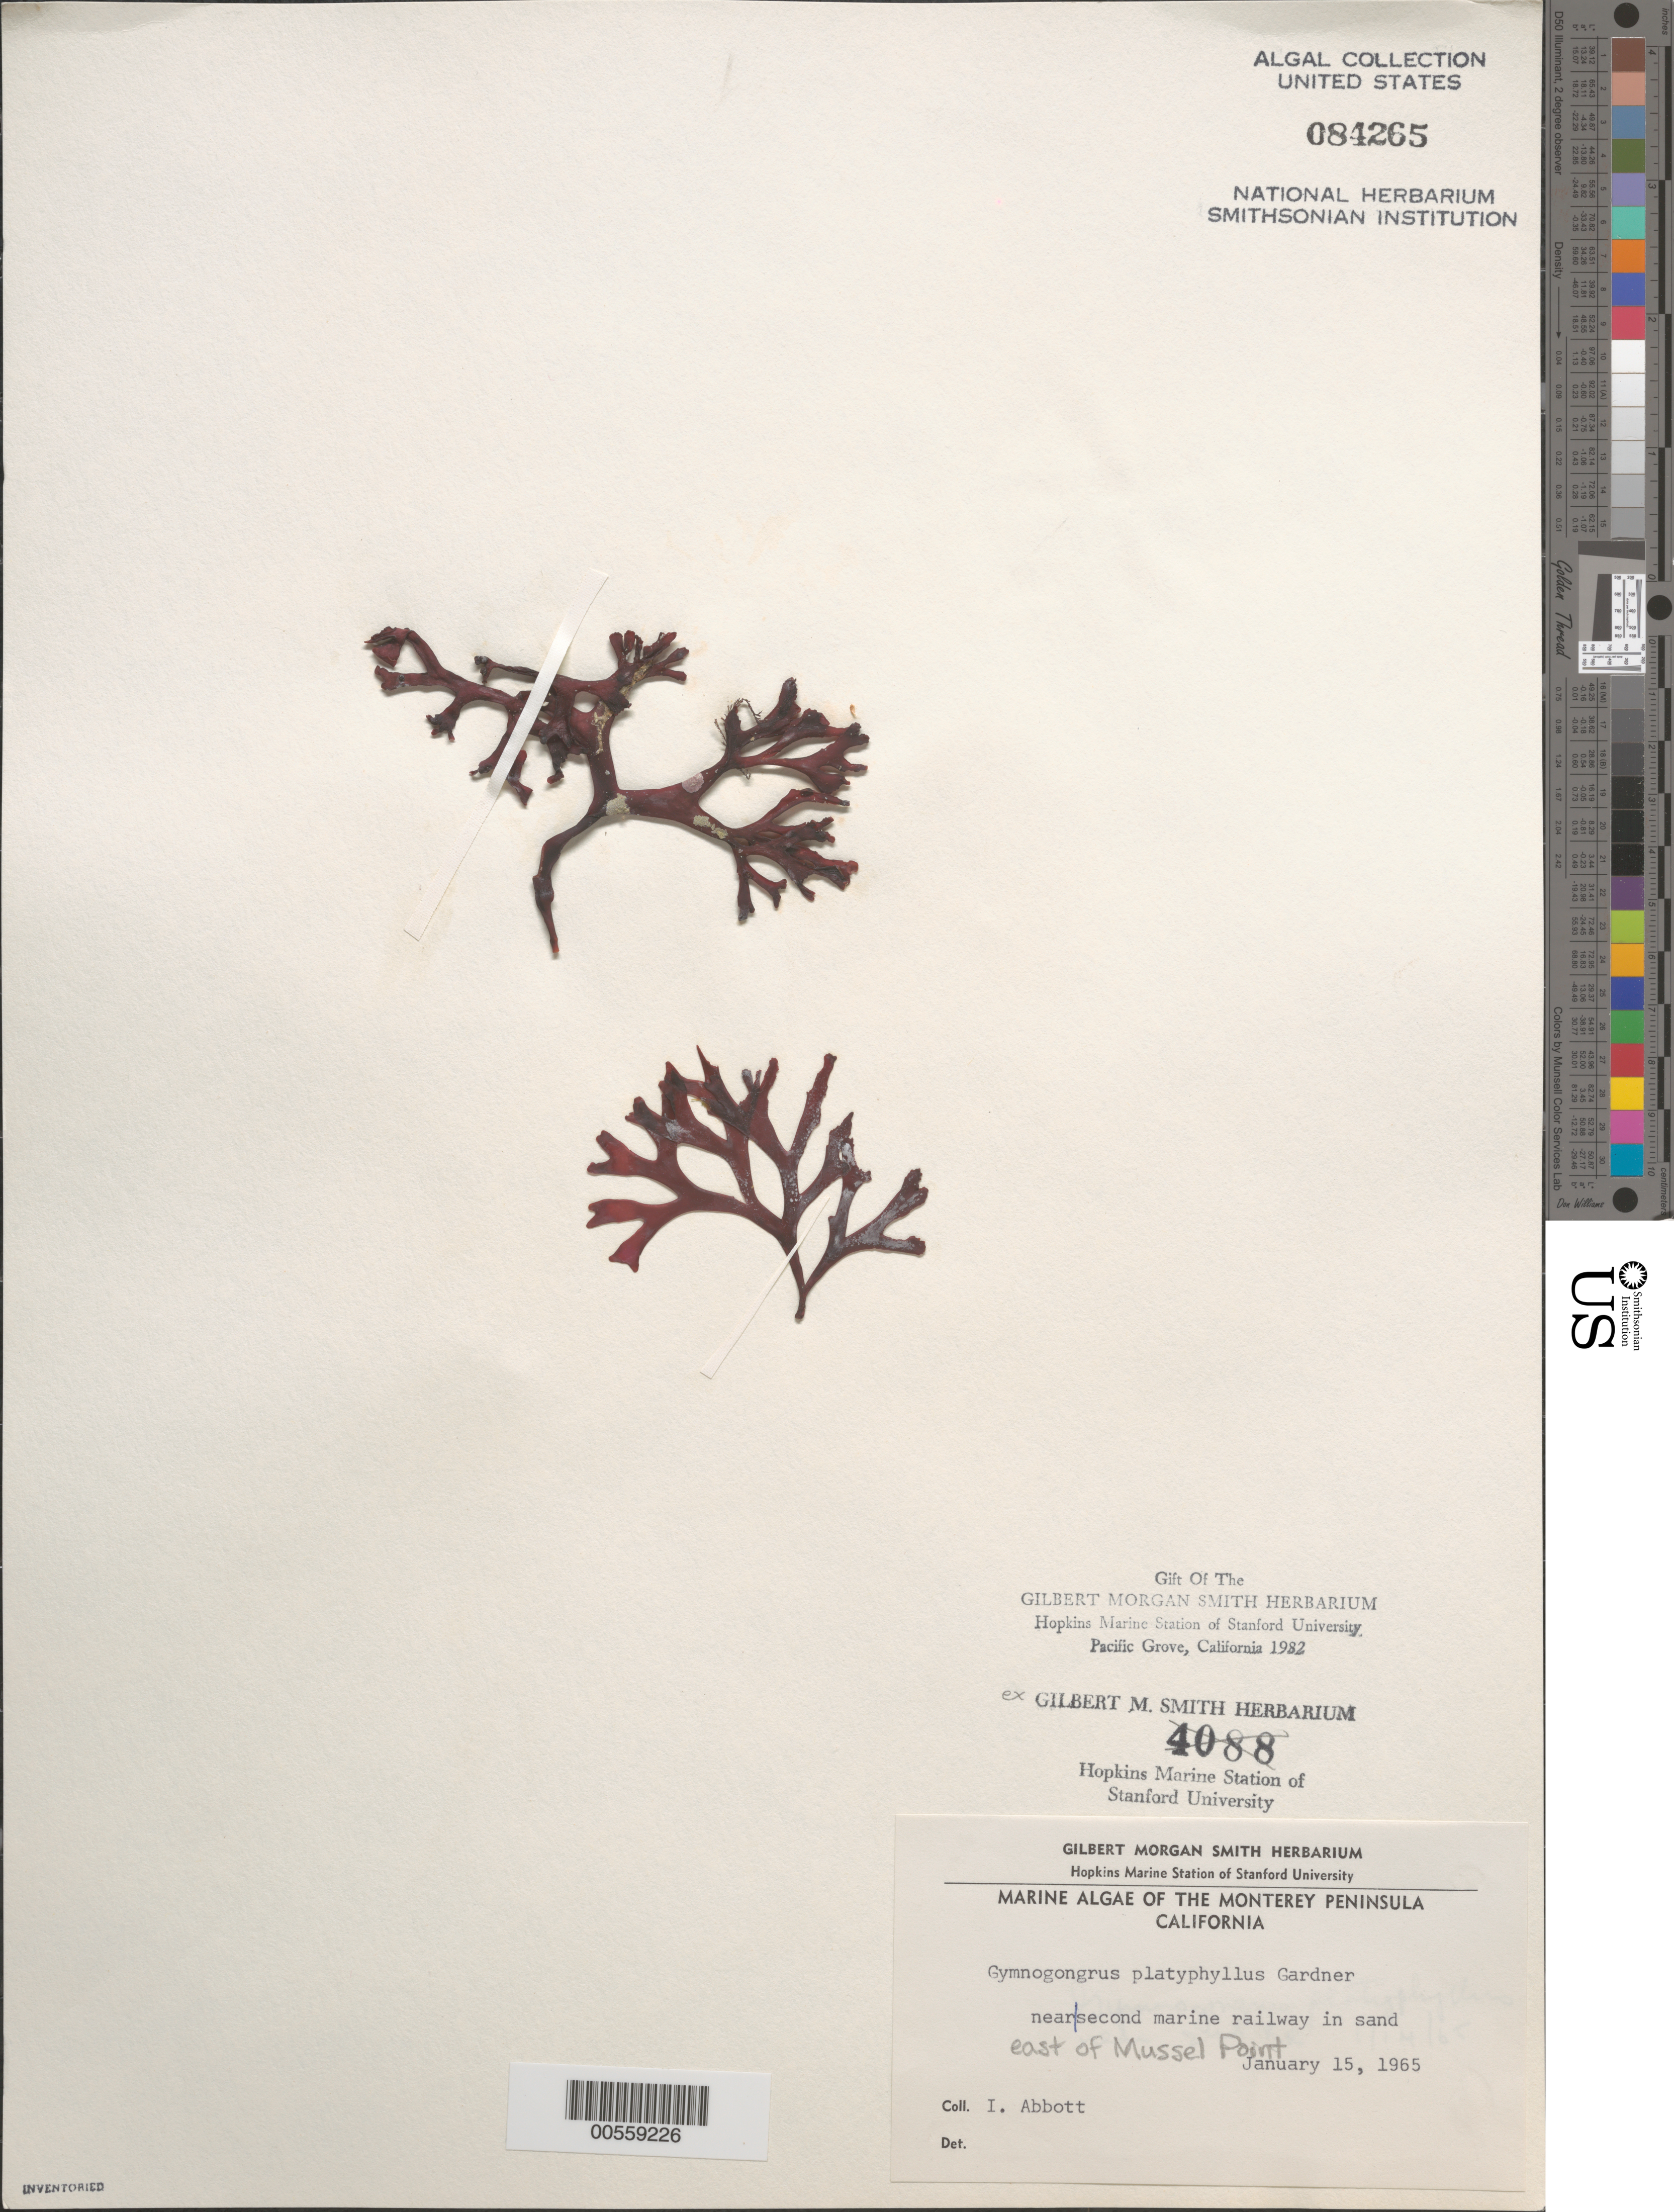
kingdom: Plantae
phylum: Rhodophyta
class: Florideophyceae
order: Gigartinales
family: Phyllophoraceae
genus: Gymnogongrus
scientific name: Gymnogongrus platyphyllus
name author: N.L. Gardner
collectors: I. A. Abbott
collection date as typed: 15 Jan 1965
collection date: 1965-01-15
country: United States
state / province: California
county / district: Monterey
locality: Near 2nd marine railway east of Mussel Point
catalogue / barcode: US 84265